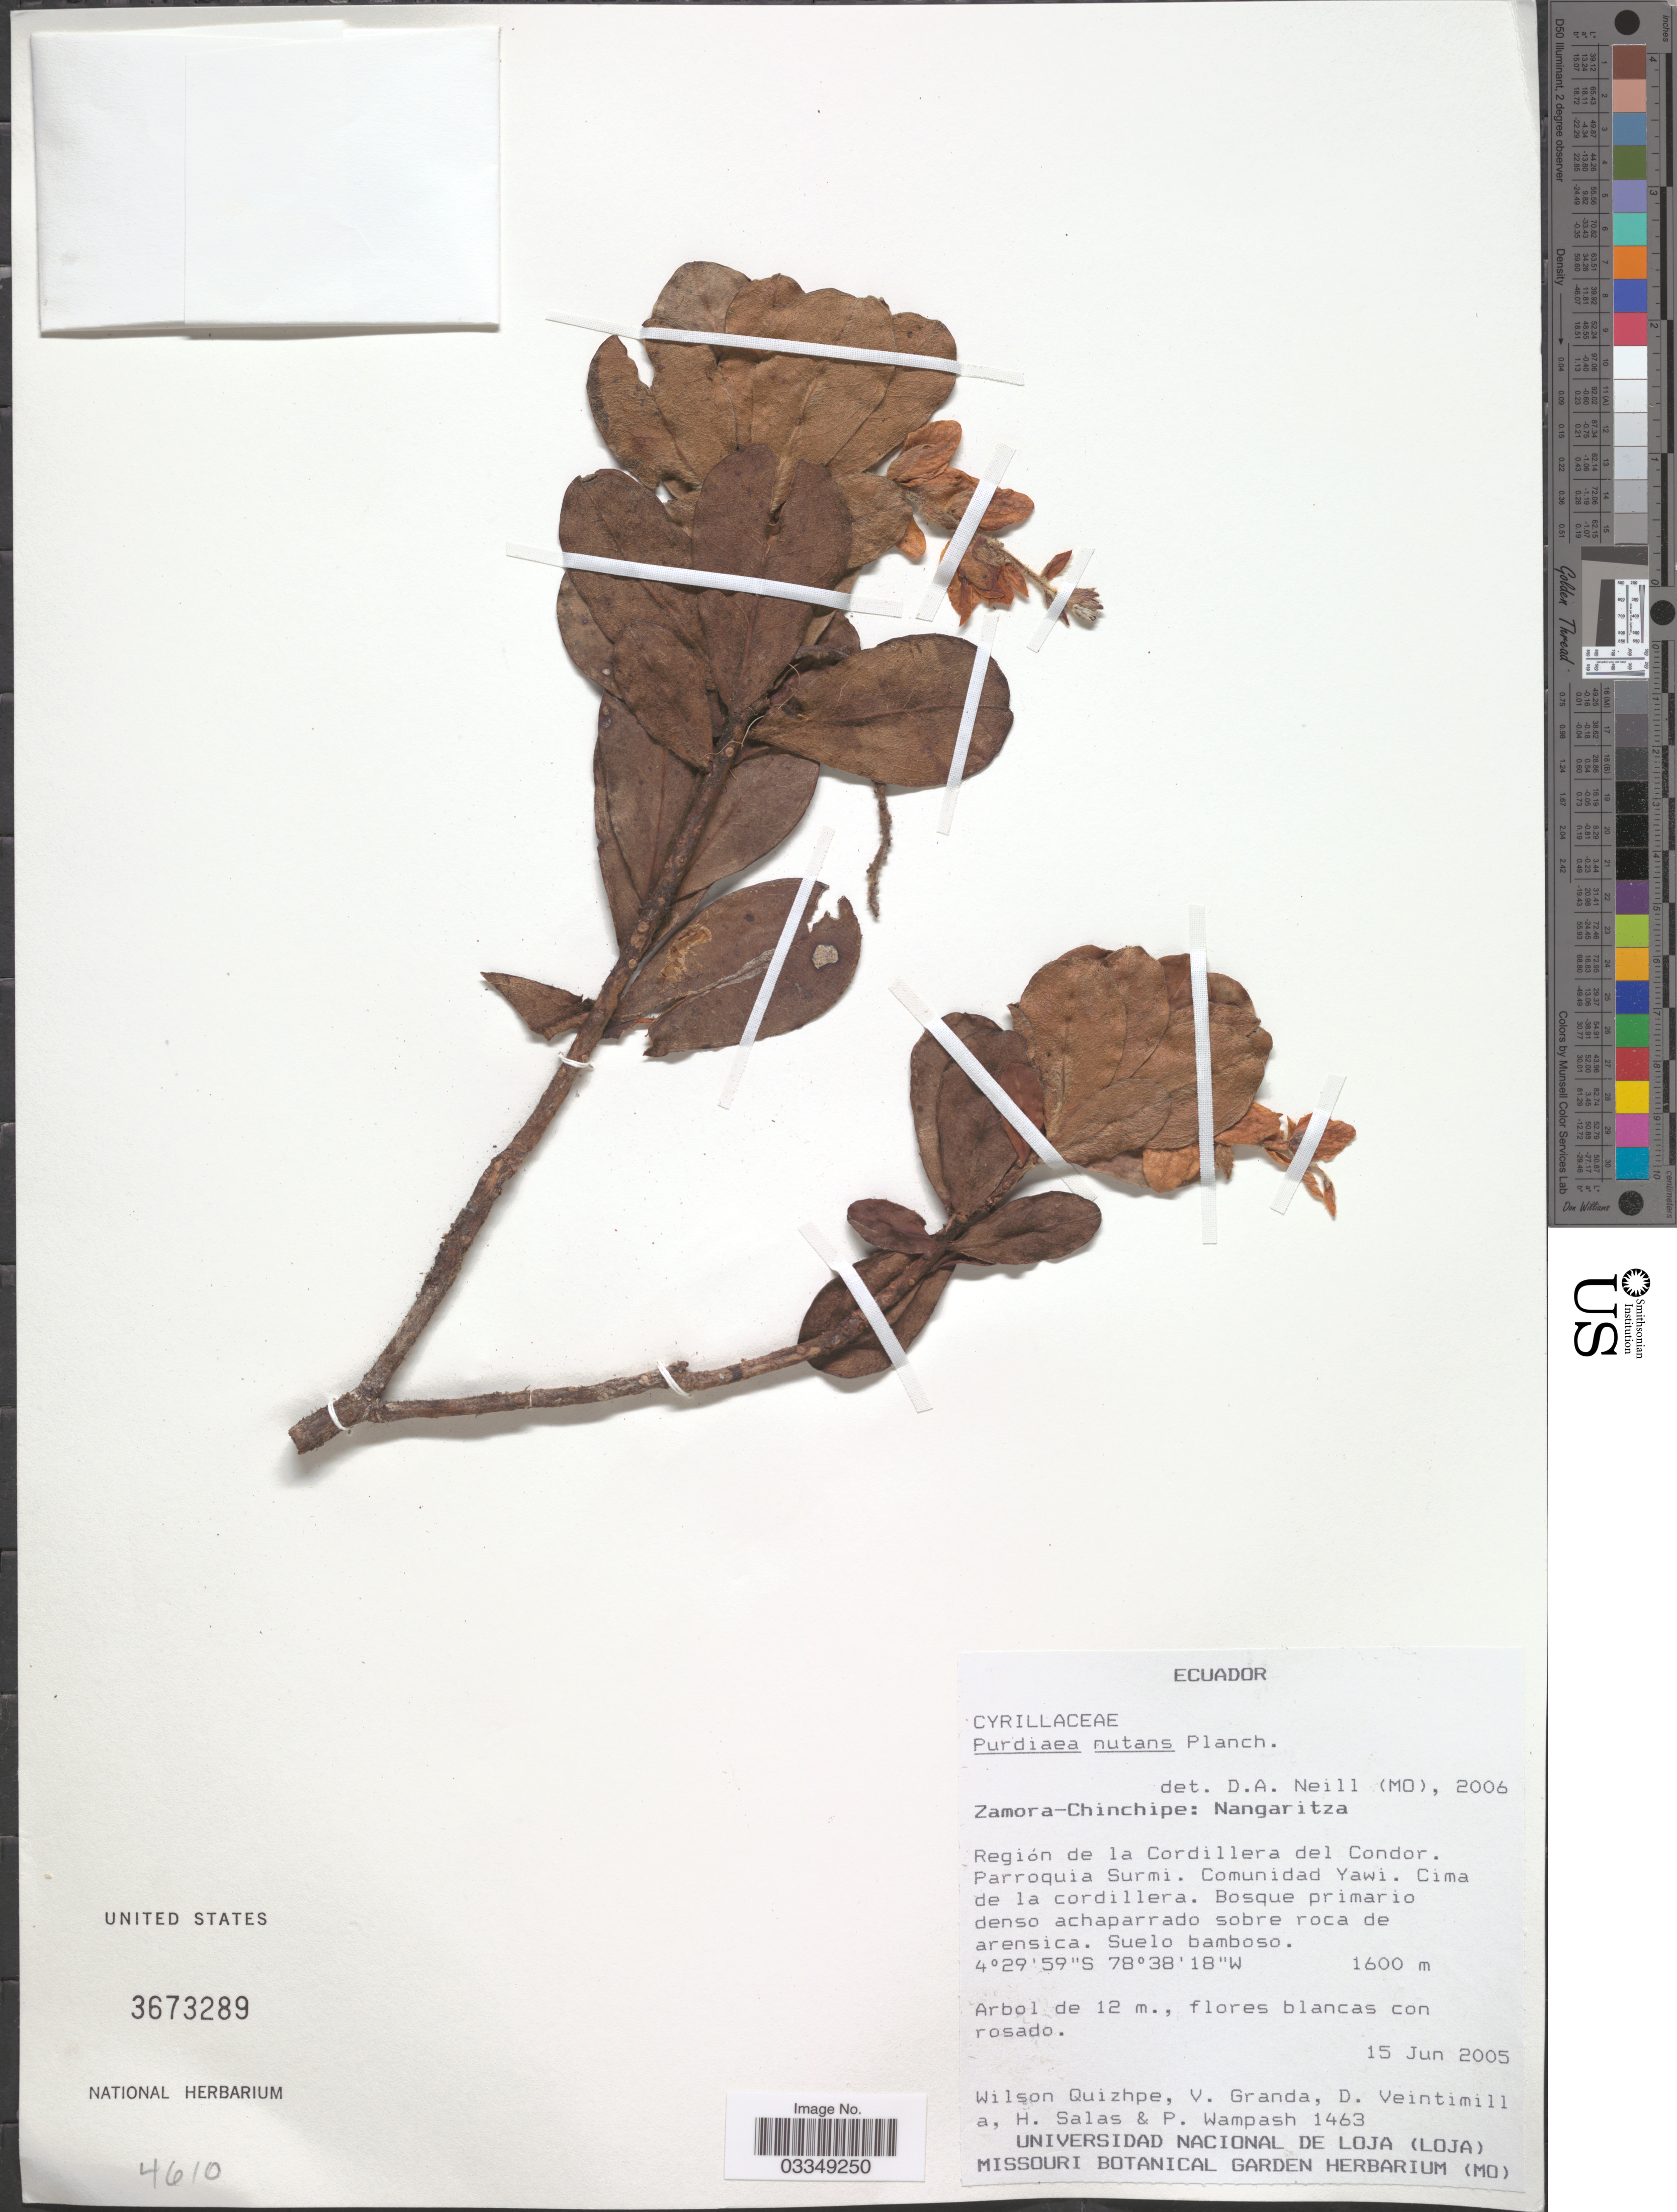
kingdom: Plantae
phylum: Tracheophyta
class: Magnoliopsida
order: Ericales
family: Clethraceae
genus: Purdiaea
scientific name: Purdiaea nutans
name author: Planch.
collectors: W. Quizhpe, V. Granda, D. Veintimilla, H. Salas & P. Wampash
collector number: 1463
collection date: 2005-06-15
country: Ecuador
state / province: Zamora-Chinchipe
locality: Nangaritza. Región de la Cordillera del Condor. Parroquia Surmi. Comunidad Yawi. Cima de la cordillera.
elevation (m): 1600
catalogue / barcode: US 3673289